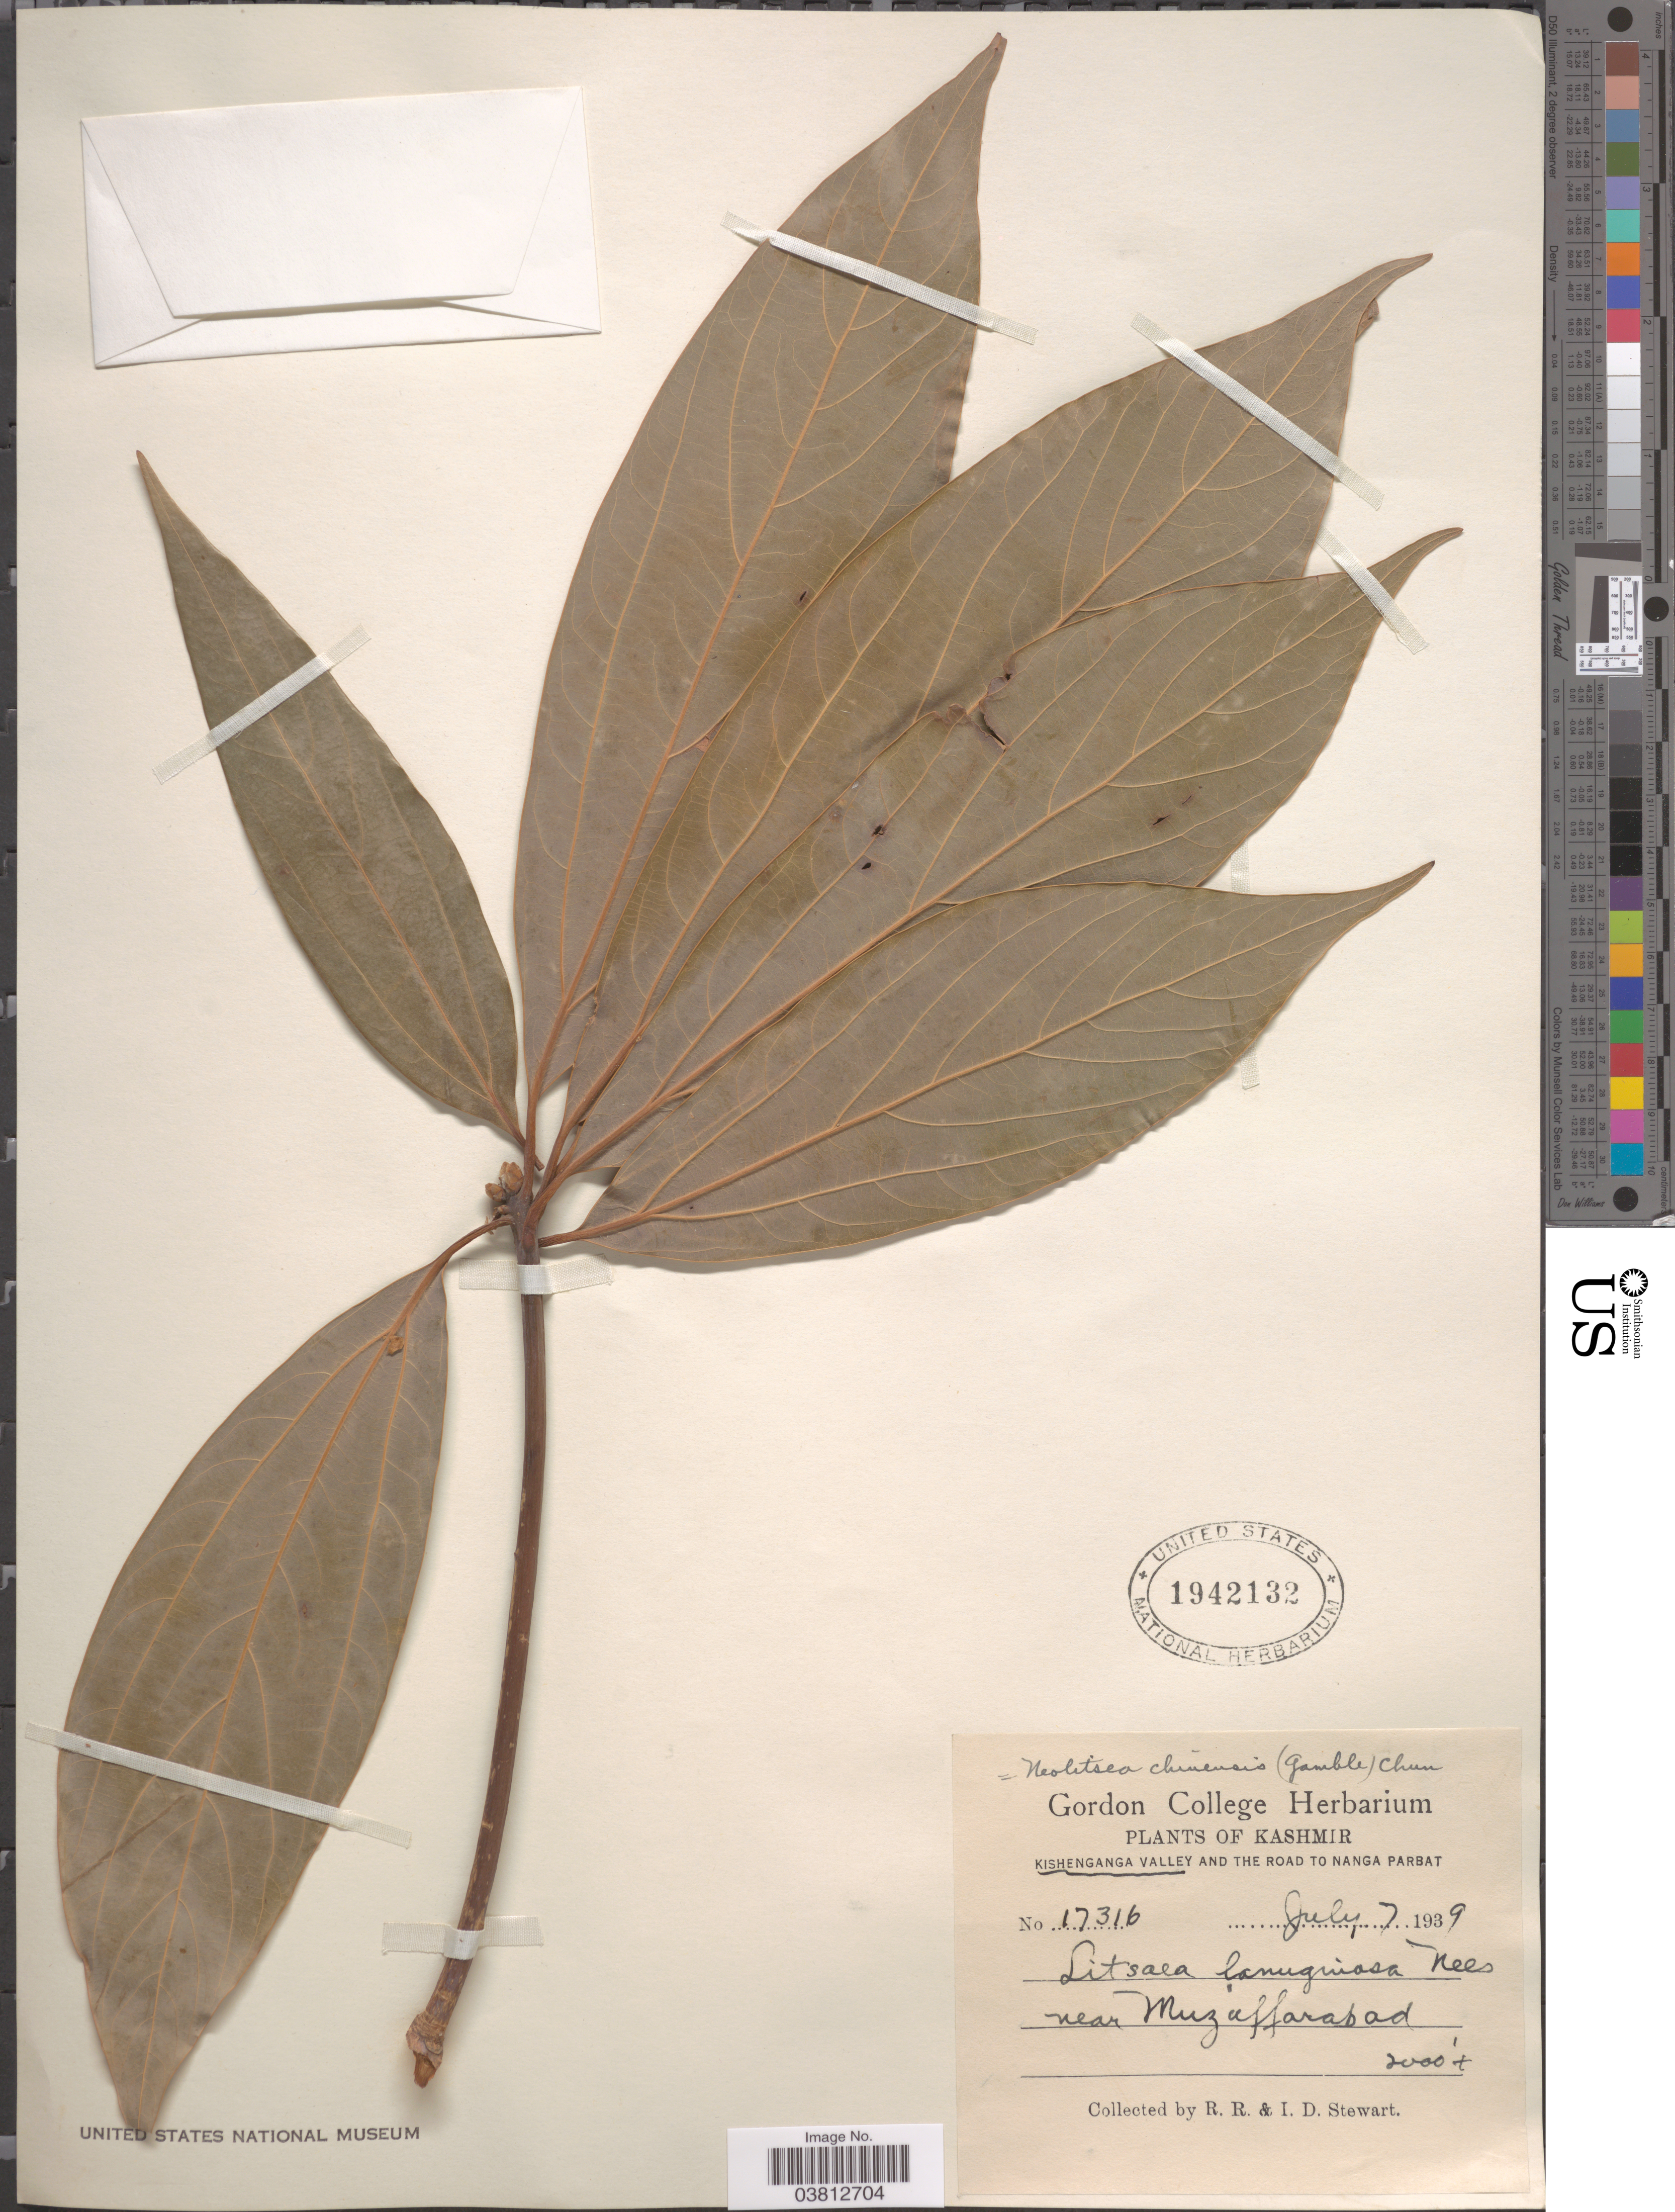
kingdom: Plantae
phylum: Tracheophyta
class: Magnoliopsida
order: Laurales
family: Lauraceae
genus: Neolitsea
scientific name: Neolitsea chinensis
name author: Chun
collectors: R. Stewart & I. Stewart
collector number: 17316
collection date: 1939-07-07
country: India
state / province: Jammu and Kashmir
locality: Kashmir. Kishenganga Valley and the Road to Nanga Parbat. Near Muzaffarbad.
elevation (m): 610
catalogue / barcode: US 1942132